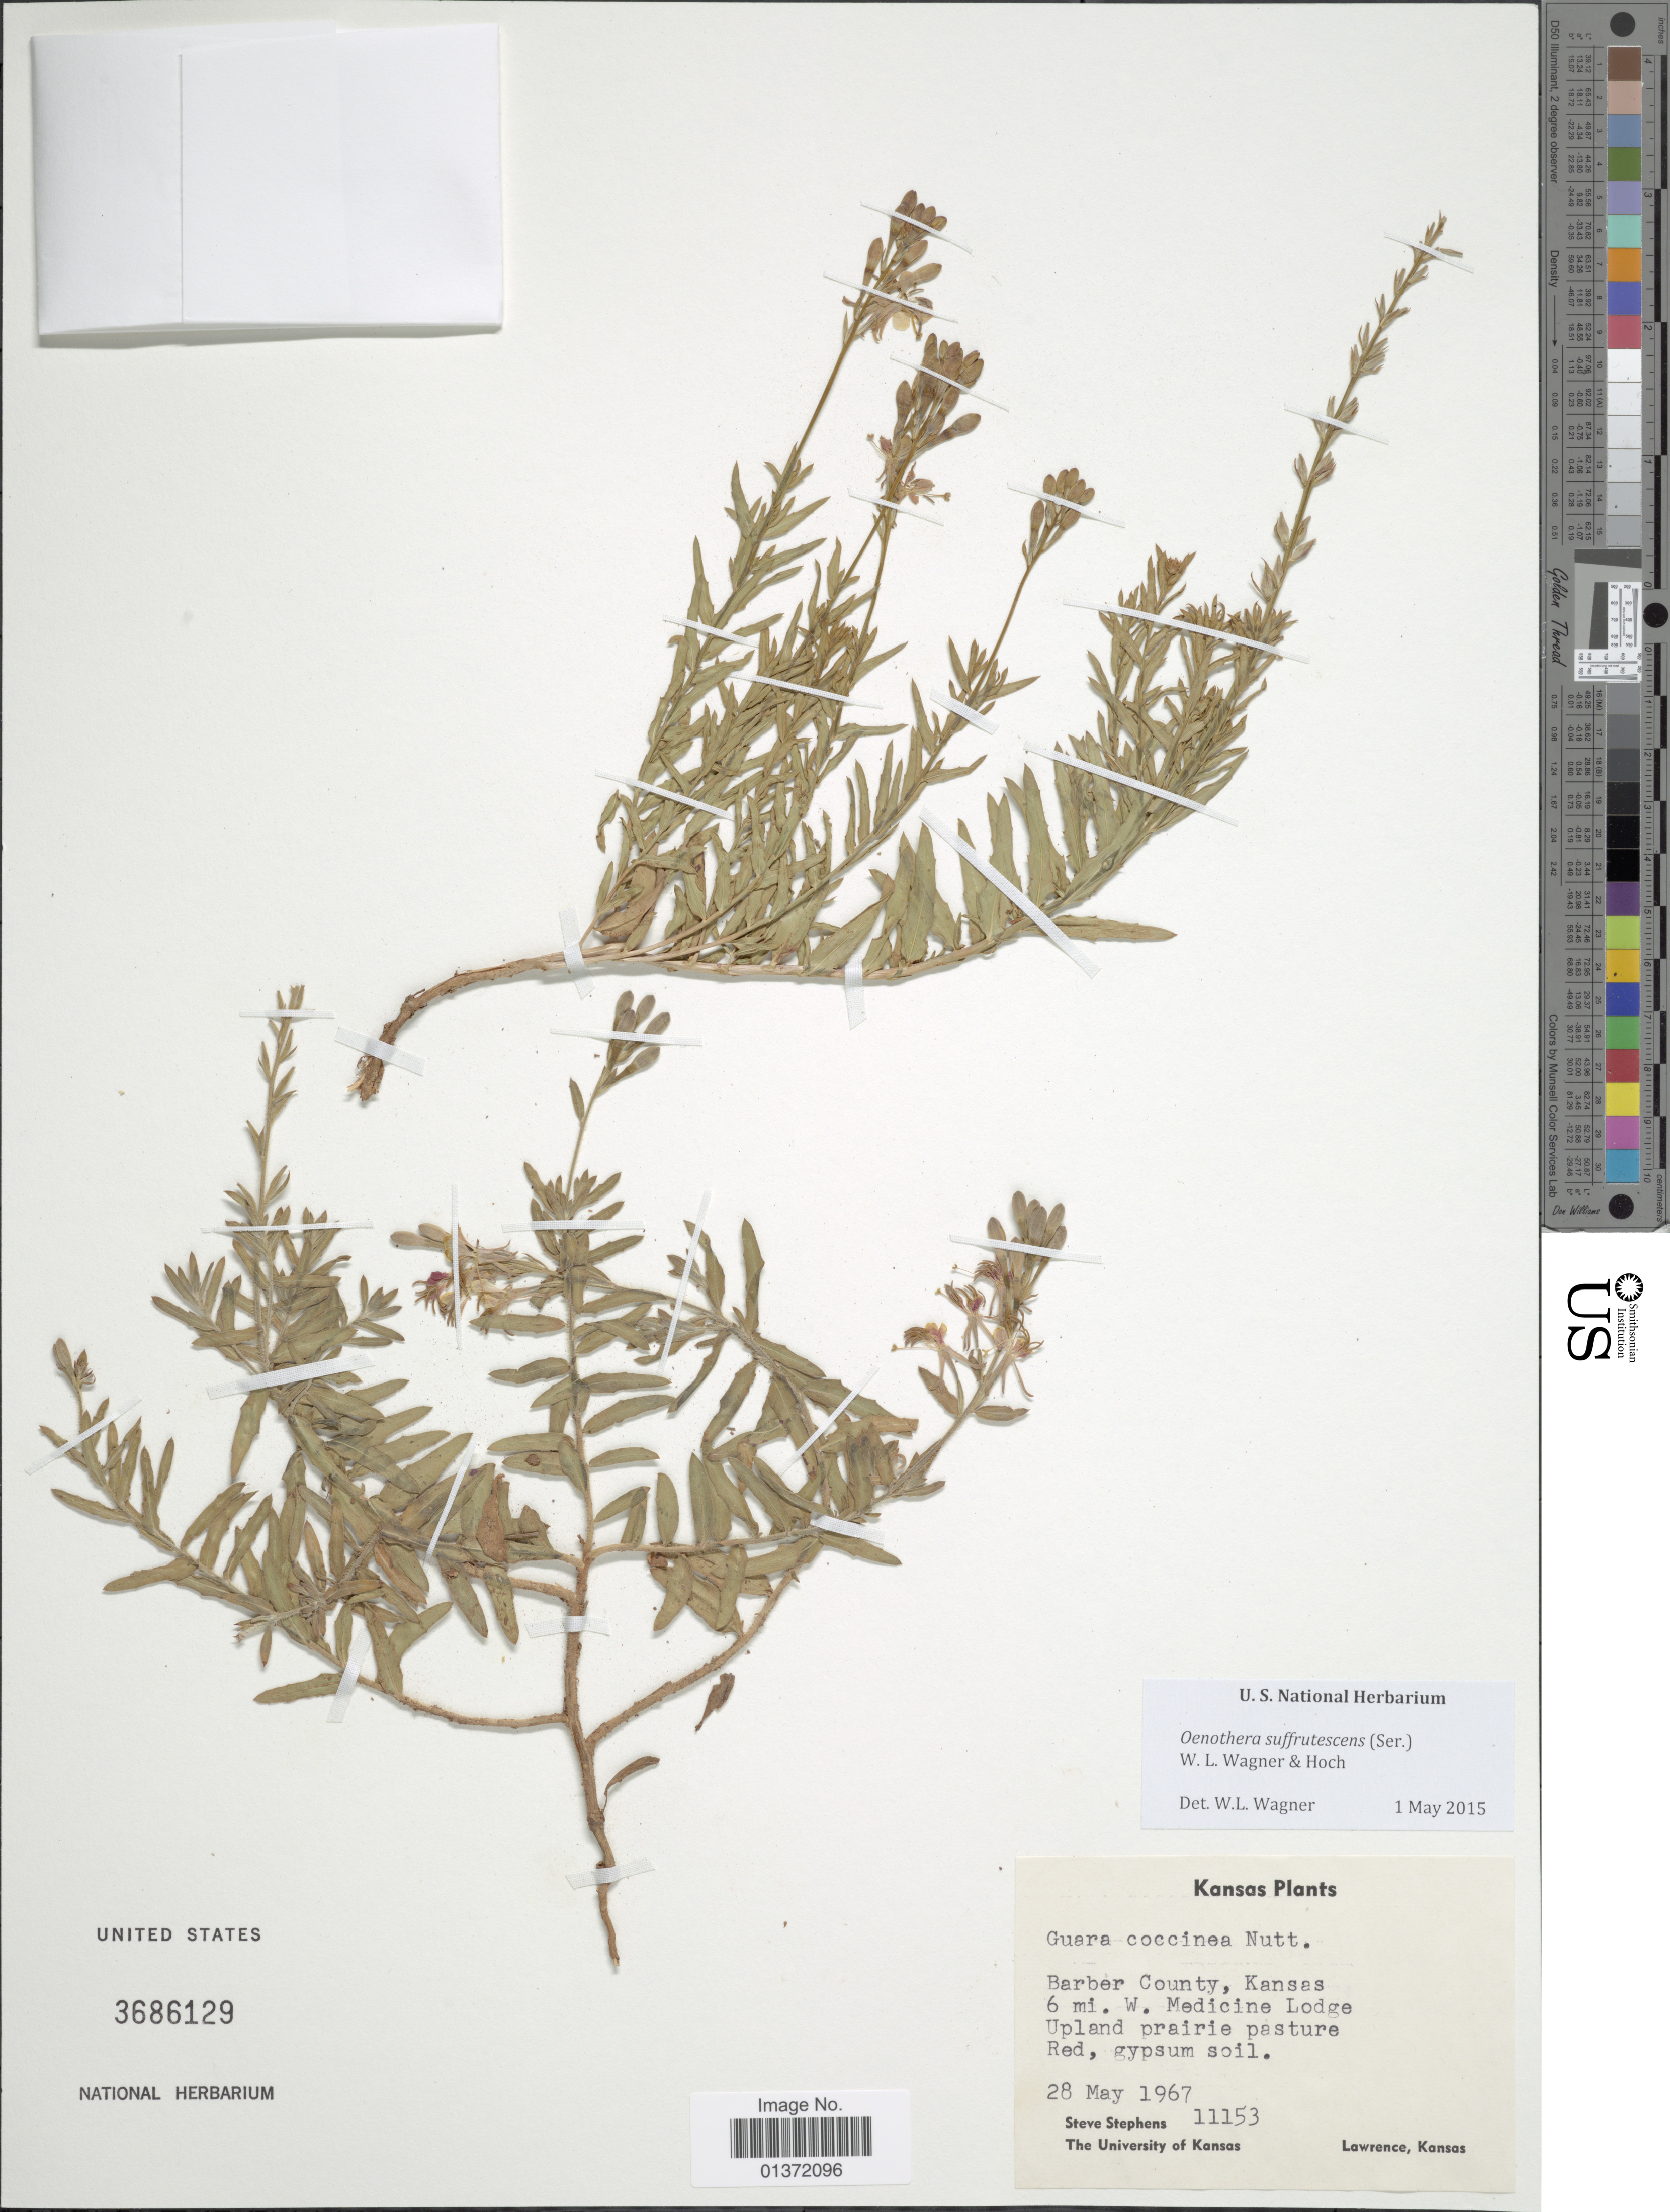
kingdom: Plantae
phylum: Tracheophyta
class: Magnoliopsida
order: Myrtales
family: Onagraceae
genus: Oenothera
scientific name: Oenothera suffrutescens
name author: (Ser.) W.L. Wagner & Hoch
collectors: S. Stephens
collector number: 11153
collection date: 1967-05-28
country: United States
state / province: Kansas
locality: Barber County, 6 mi. W. Medicine Lodge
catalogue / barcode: US 3686129